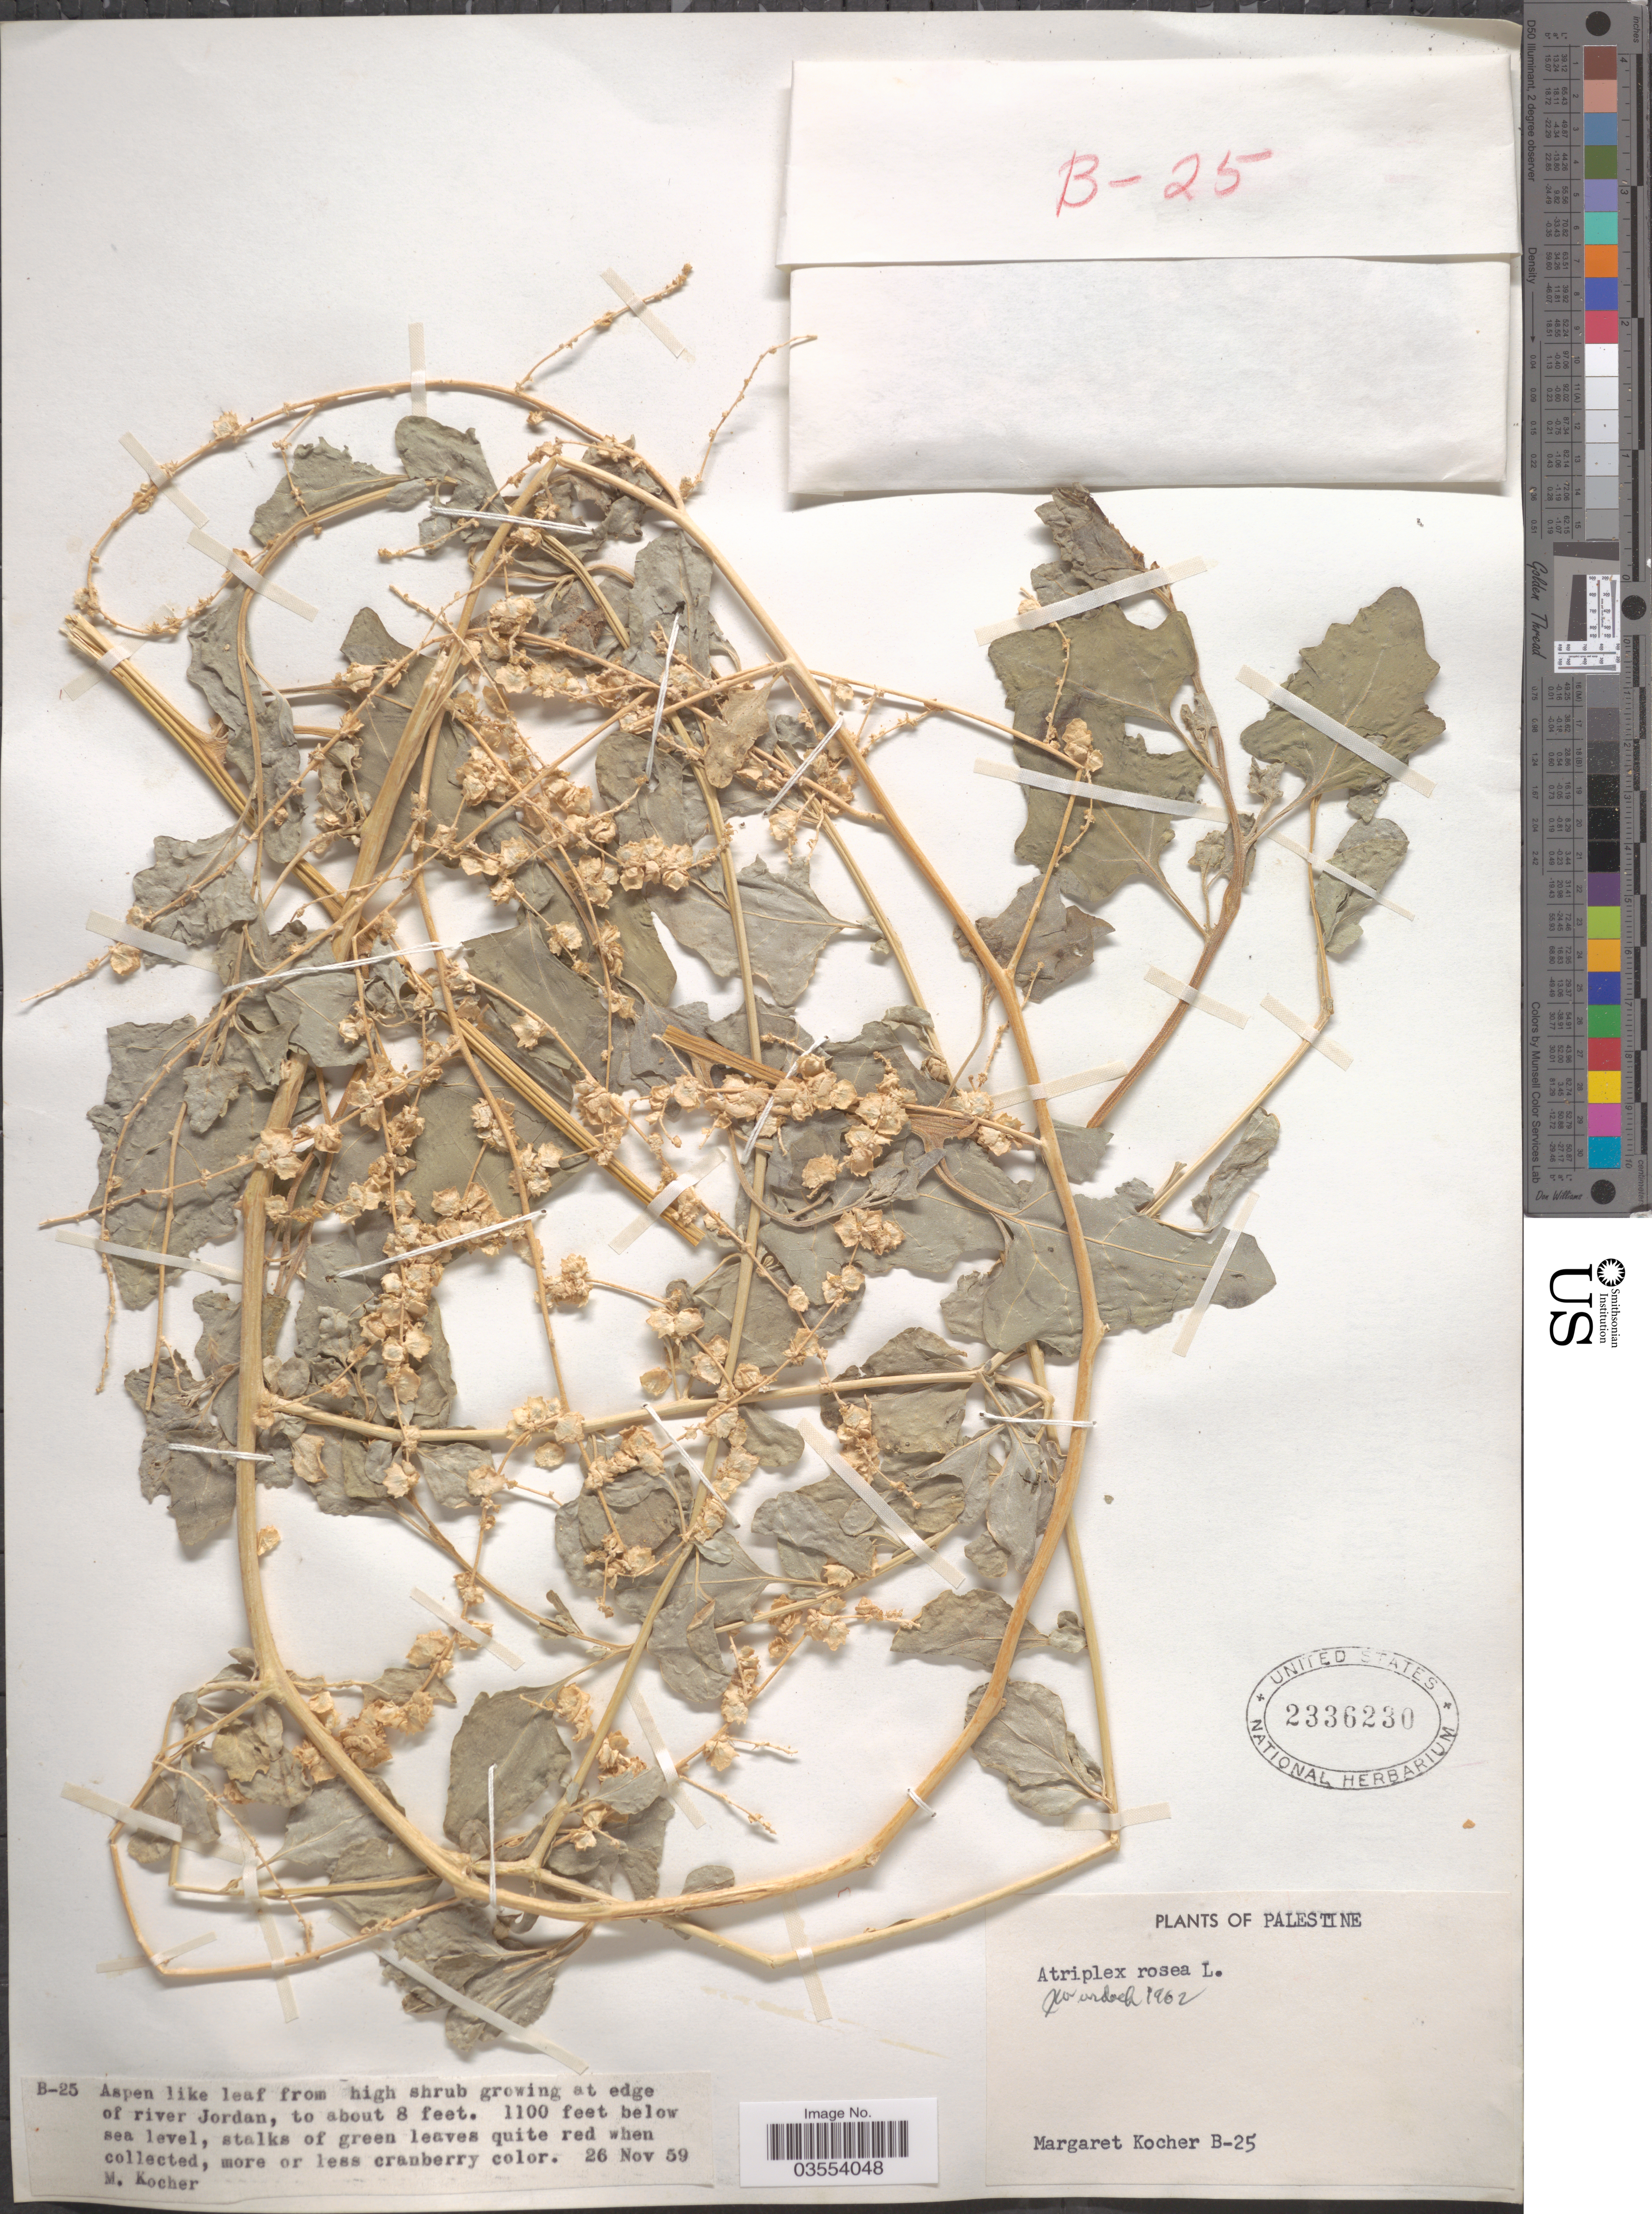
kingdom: Plantae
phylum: Tracheophyta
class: Magnoliopsida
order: Caryophyllales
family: Amaranthaceae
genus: Atriplex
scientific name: Atriplex rosea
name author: L.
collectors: M. Kocher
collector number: B-25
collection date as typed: Transcribed d/m/y: 26/11/59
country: Jordan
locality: At edge of river Jordan. Palestine.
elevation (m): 335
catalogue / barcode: US 2336230